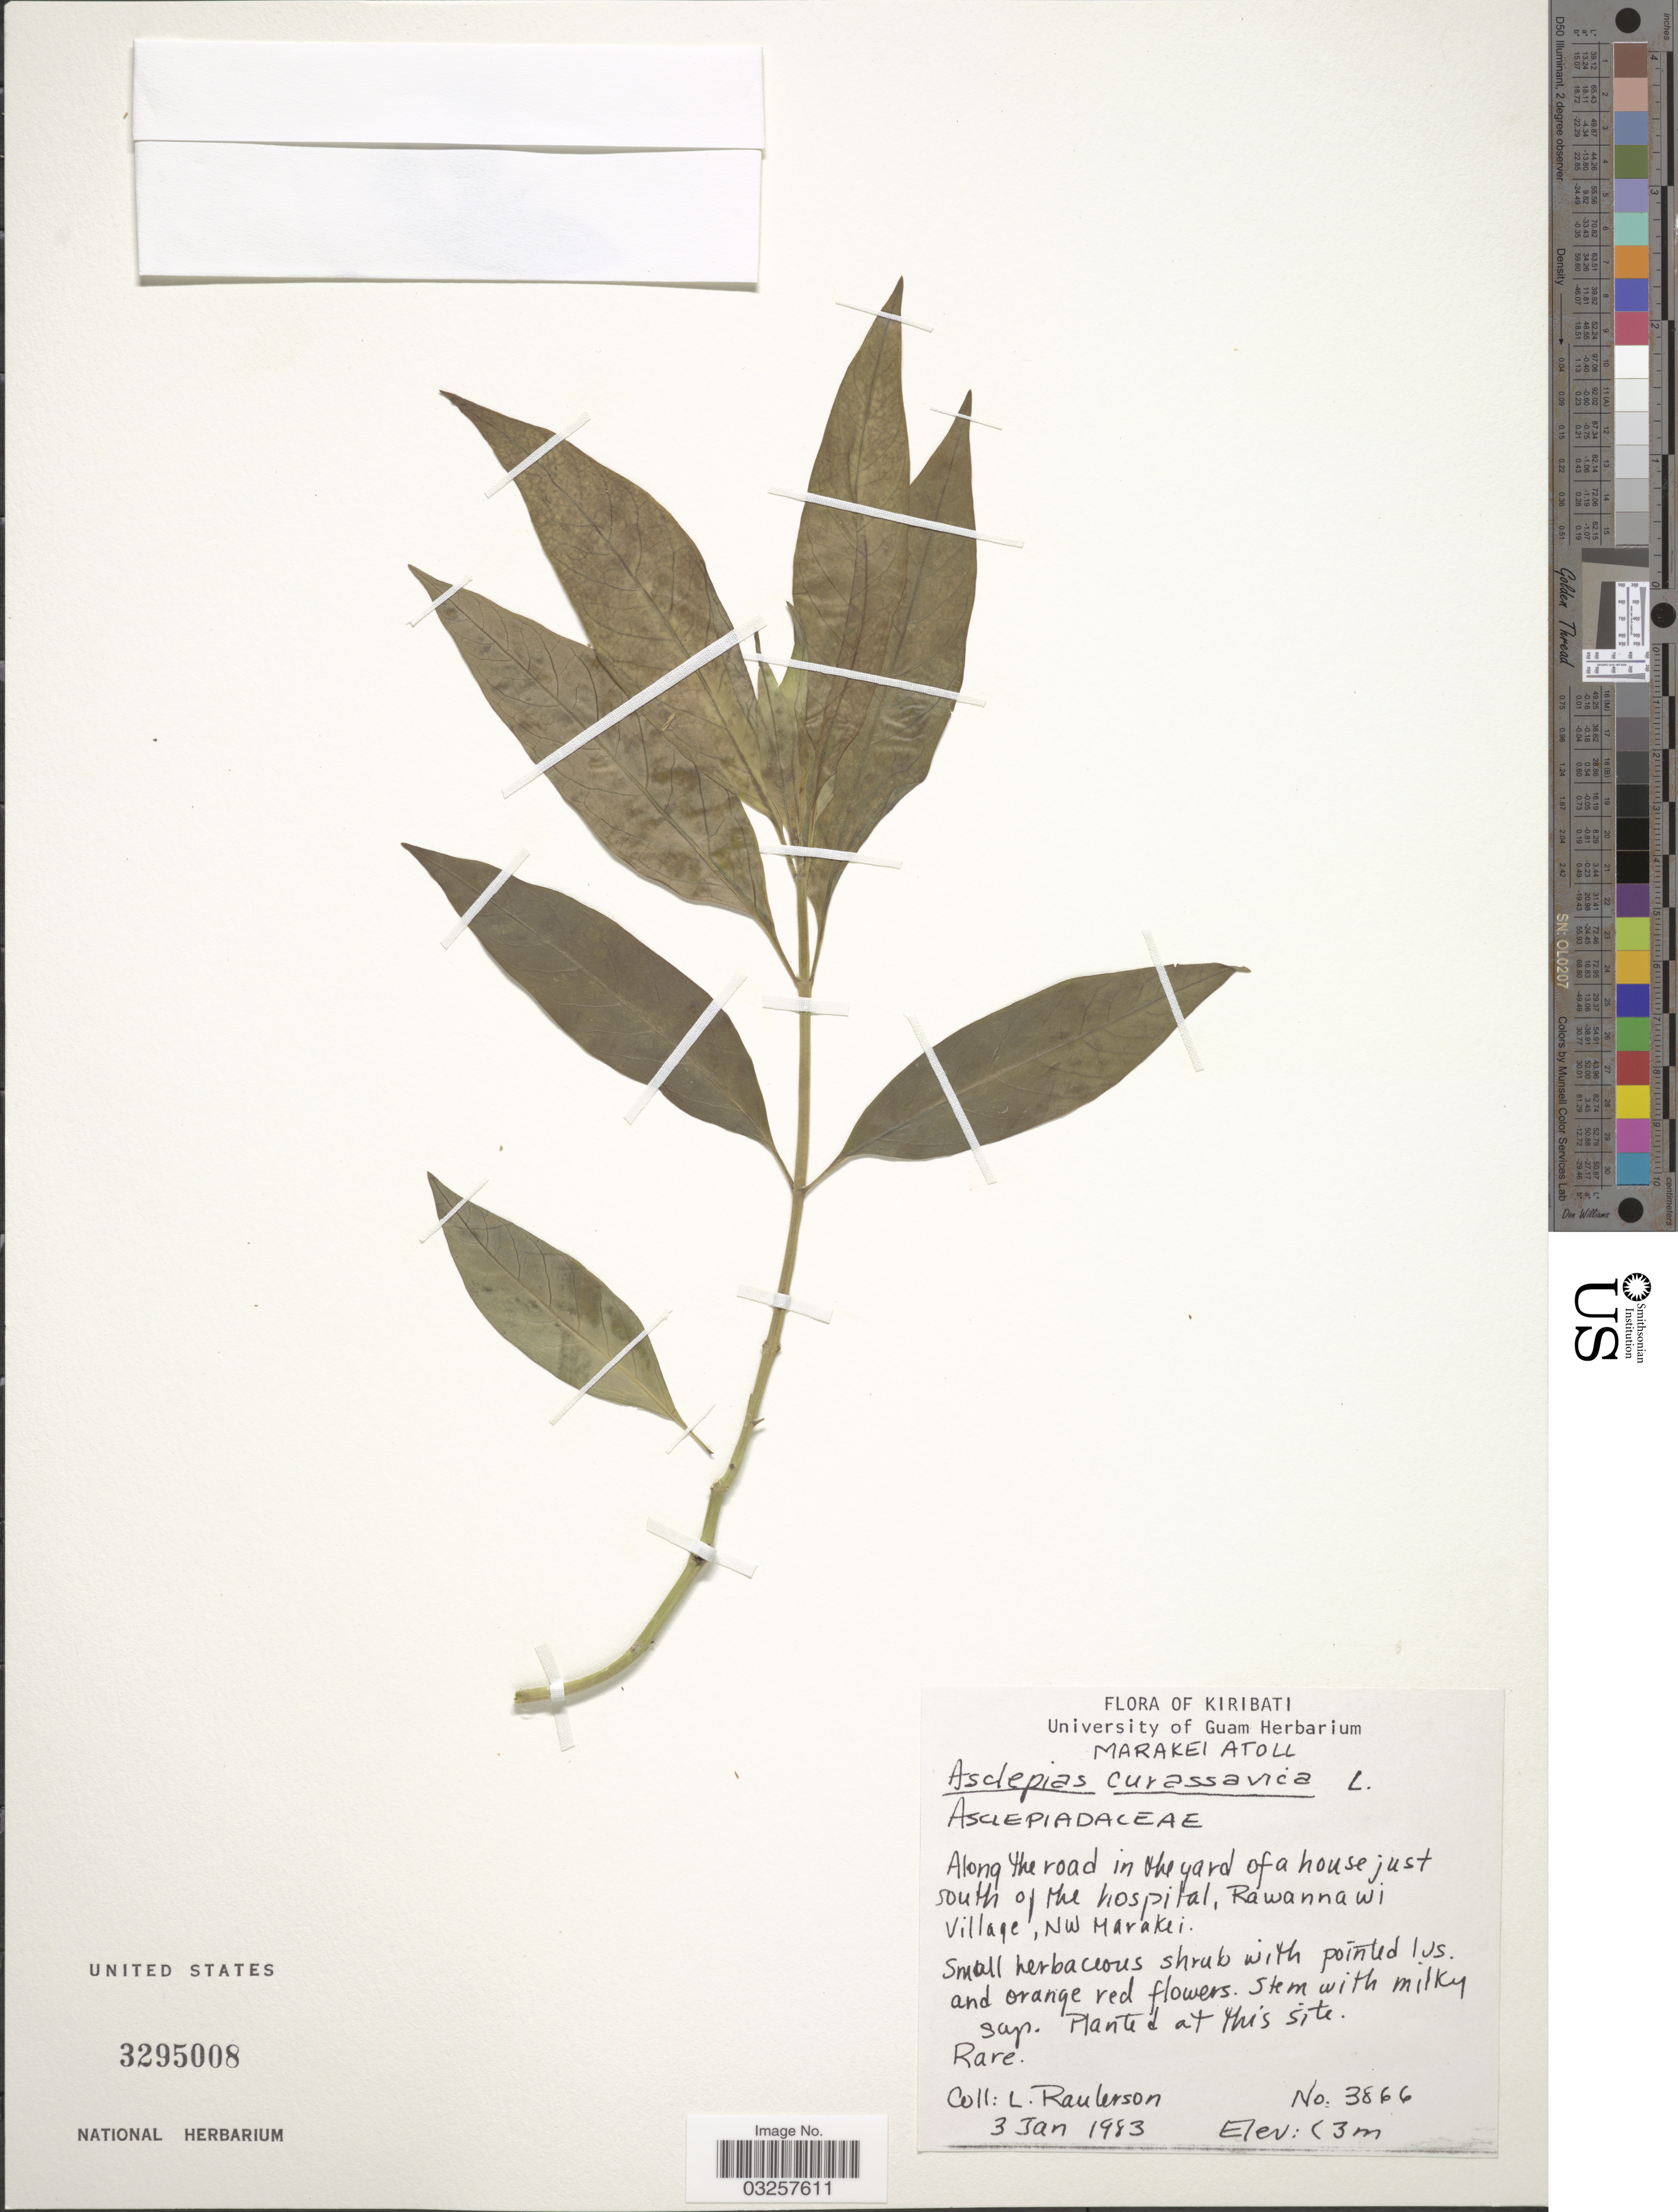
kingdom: Plantae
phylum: Tracheophyta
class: Magnoliopsida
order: Gentianales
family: Apocynaceae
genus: Asclepias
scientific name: Asclepias curassavica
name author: L.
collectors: L. Raulerson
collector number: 3866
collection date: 1983-01-03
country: Kiribati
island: Marakei Atoll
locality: Kiribati. Marakei Atoll. Along the road in the yard of a house just south of the hospital, Rawannawi village, NW Marakei.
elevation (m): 3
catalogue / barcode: US 3295008